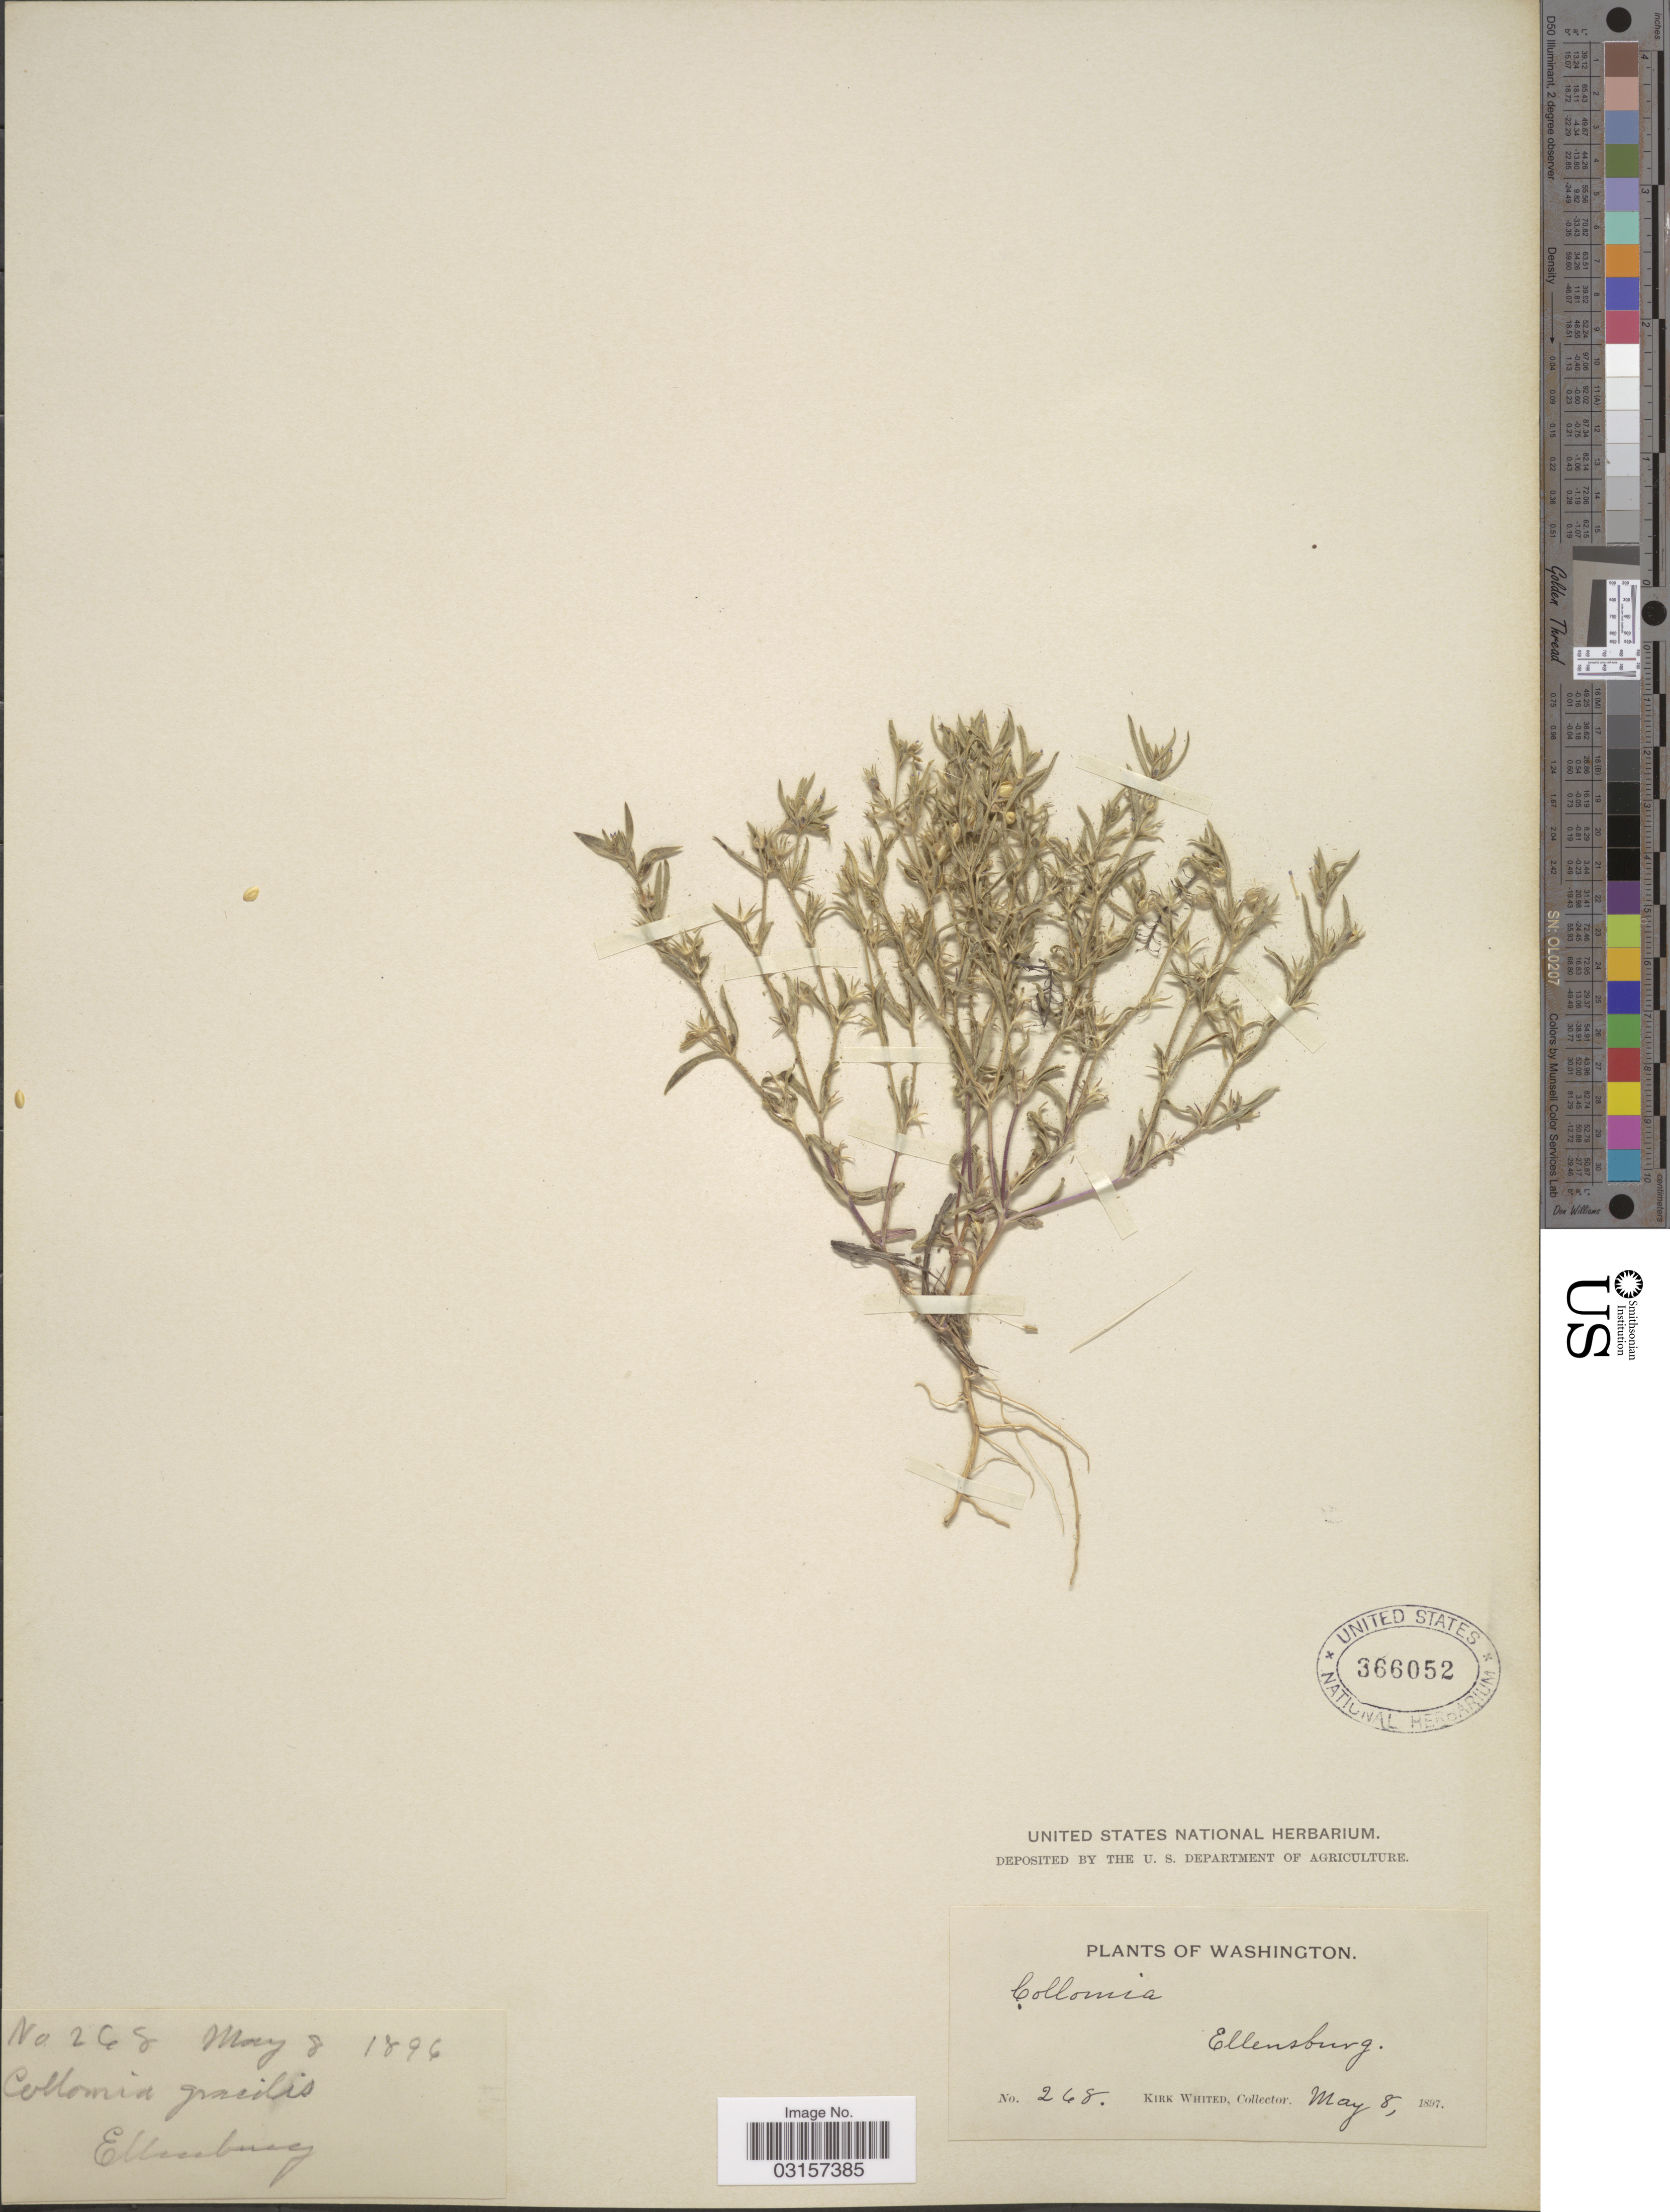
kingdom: Plantae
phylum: Tracheophyta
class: Magnoliopsida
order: Ericales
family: Polemoniaceae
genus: Microsteris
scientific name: Microsteris gracilis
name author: (Hook.) Greene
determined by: (US) Smithsonian Institution - National Museum of Natural History - Department of Botany (UNITED STATES)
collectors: K. Whited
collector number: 268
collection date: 1896-05-08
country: United States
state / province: Washington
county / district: Kittitas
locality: Ellensburg.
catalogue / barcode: US 366052